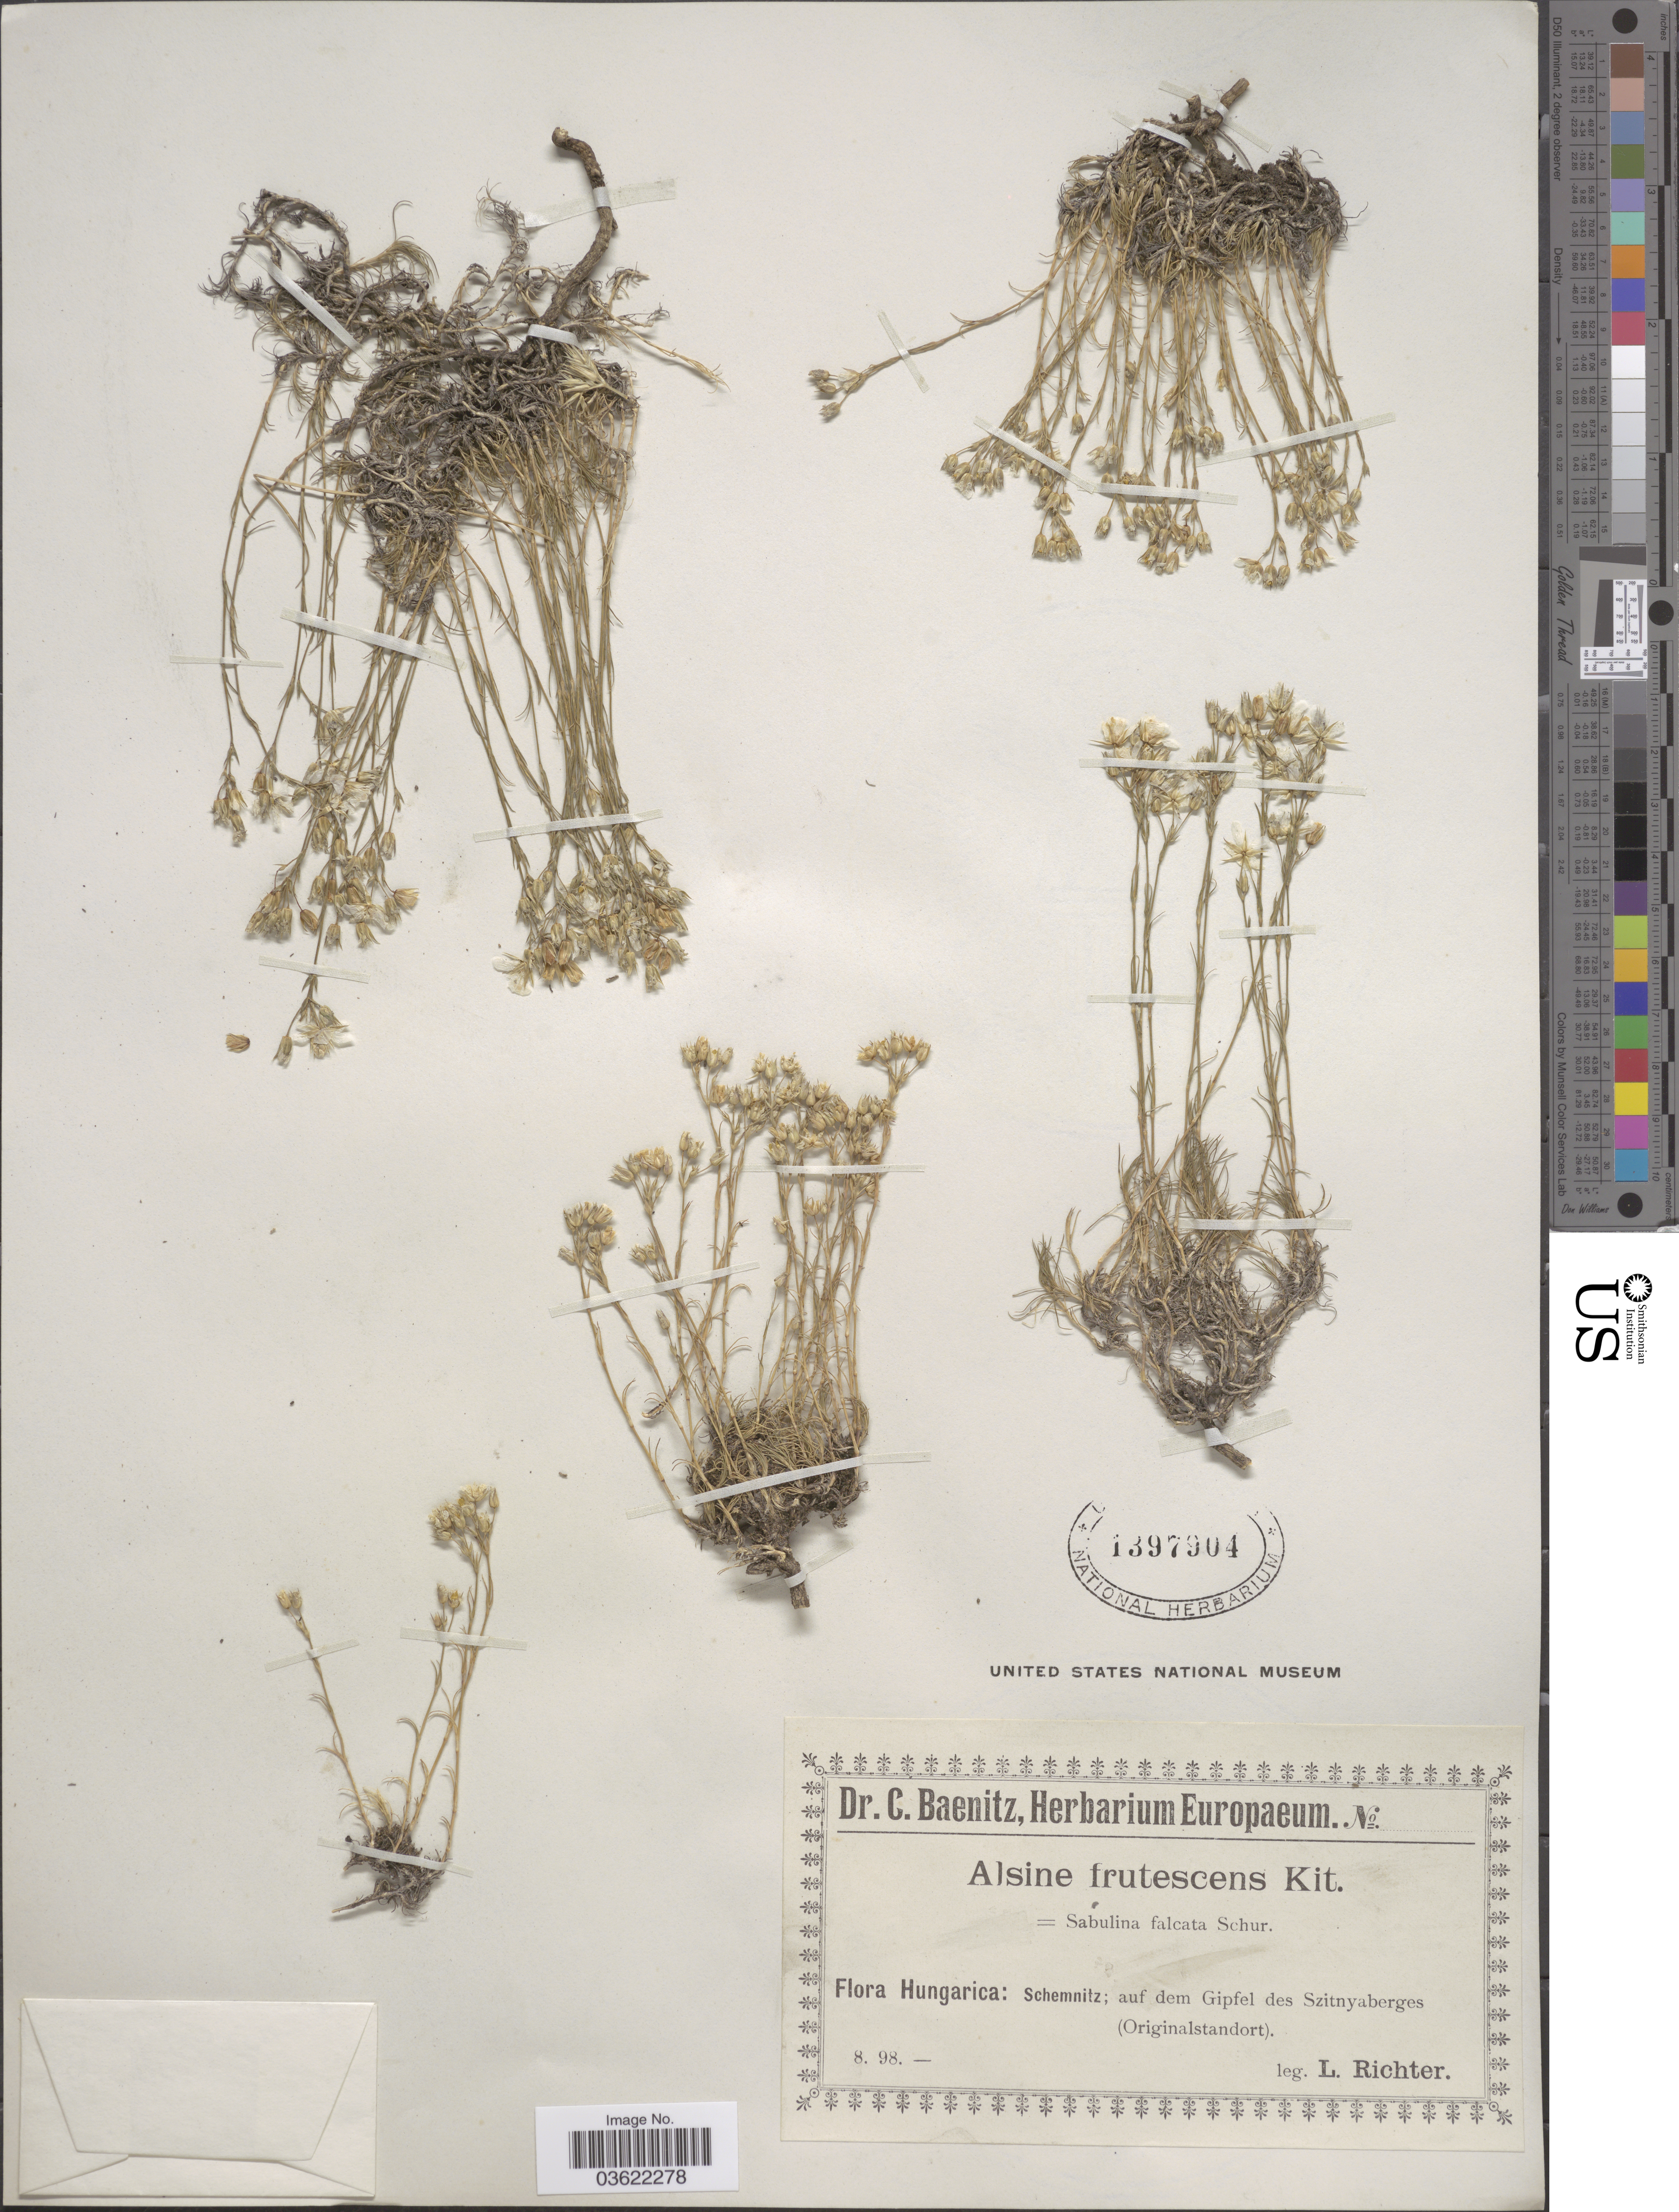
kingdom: Plantae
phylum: Tracheophyta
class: Magnoliopsida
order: Caryophyllales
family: Caryophyllaceae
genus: Arenaria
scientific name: Arenaria frutescens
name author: Kit.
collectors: L. Richter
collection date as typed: Transcribed d/m/y: /8/98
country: Hungary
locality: Schemnitz; auf dem Gipfel des Szitnyaberges (Originalstandort).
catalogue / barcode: US 1397904